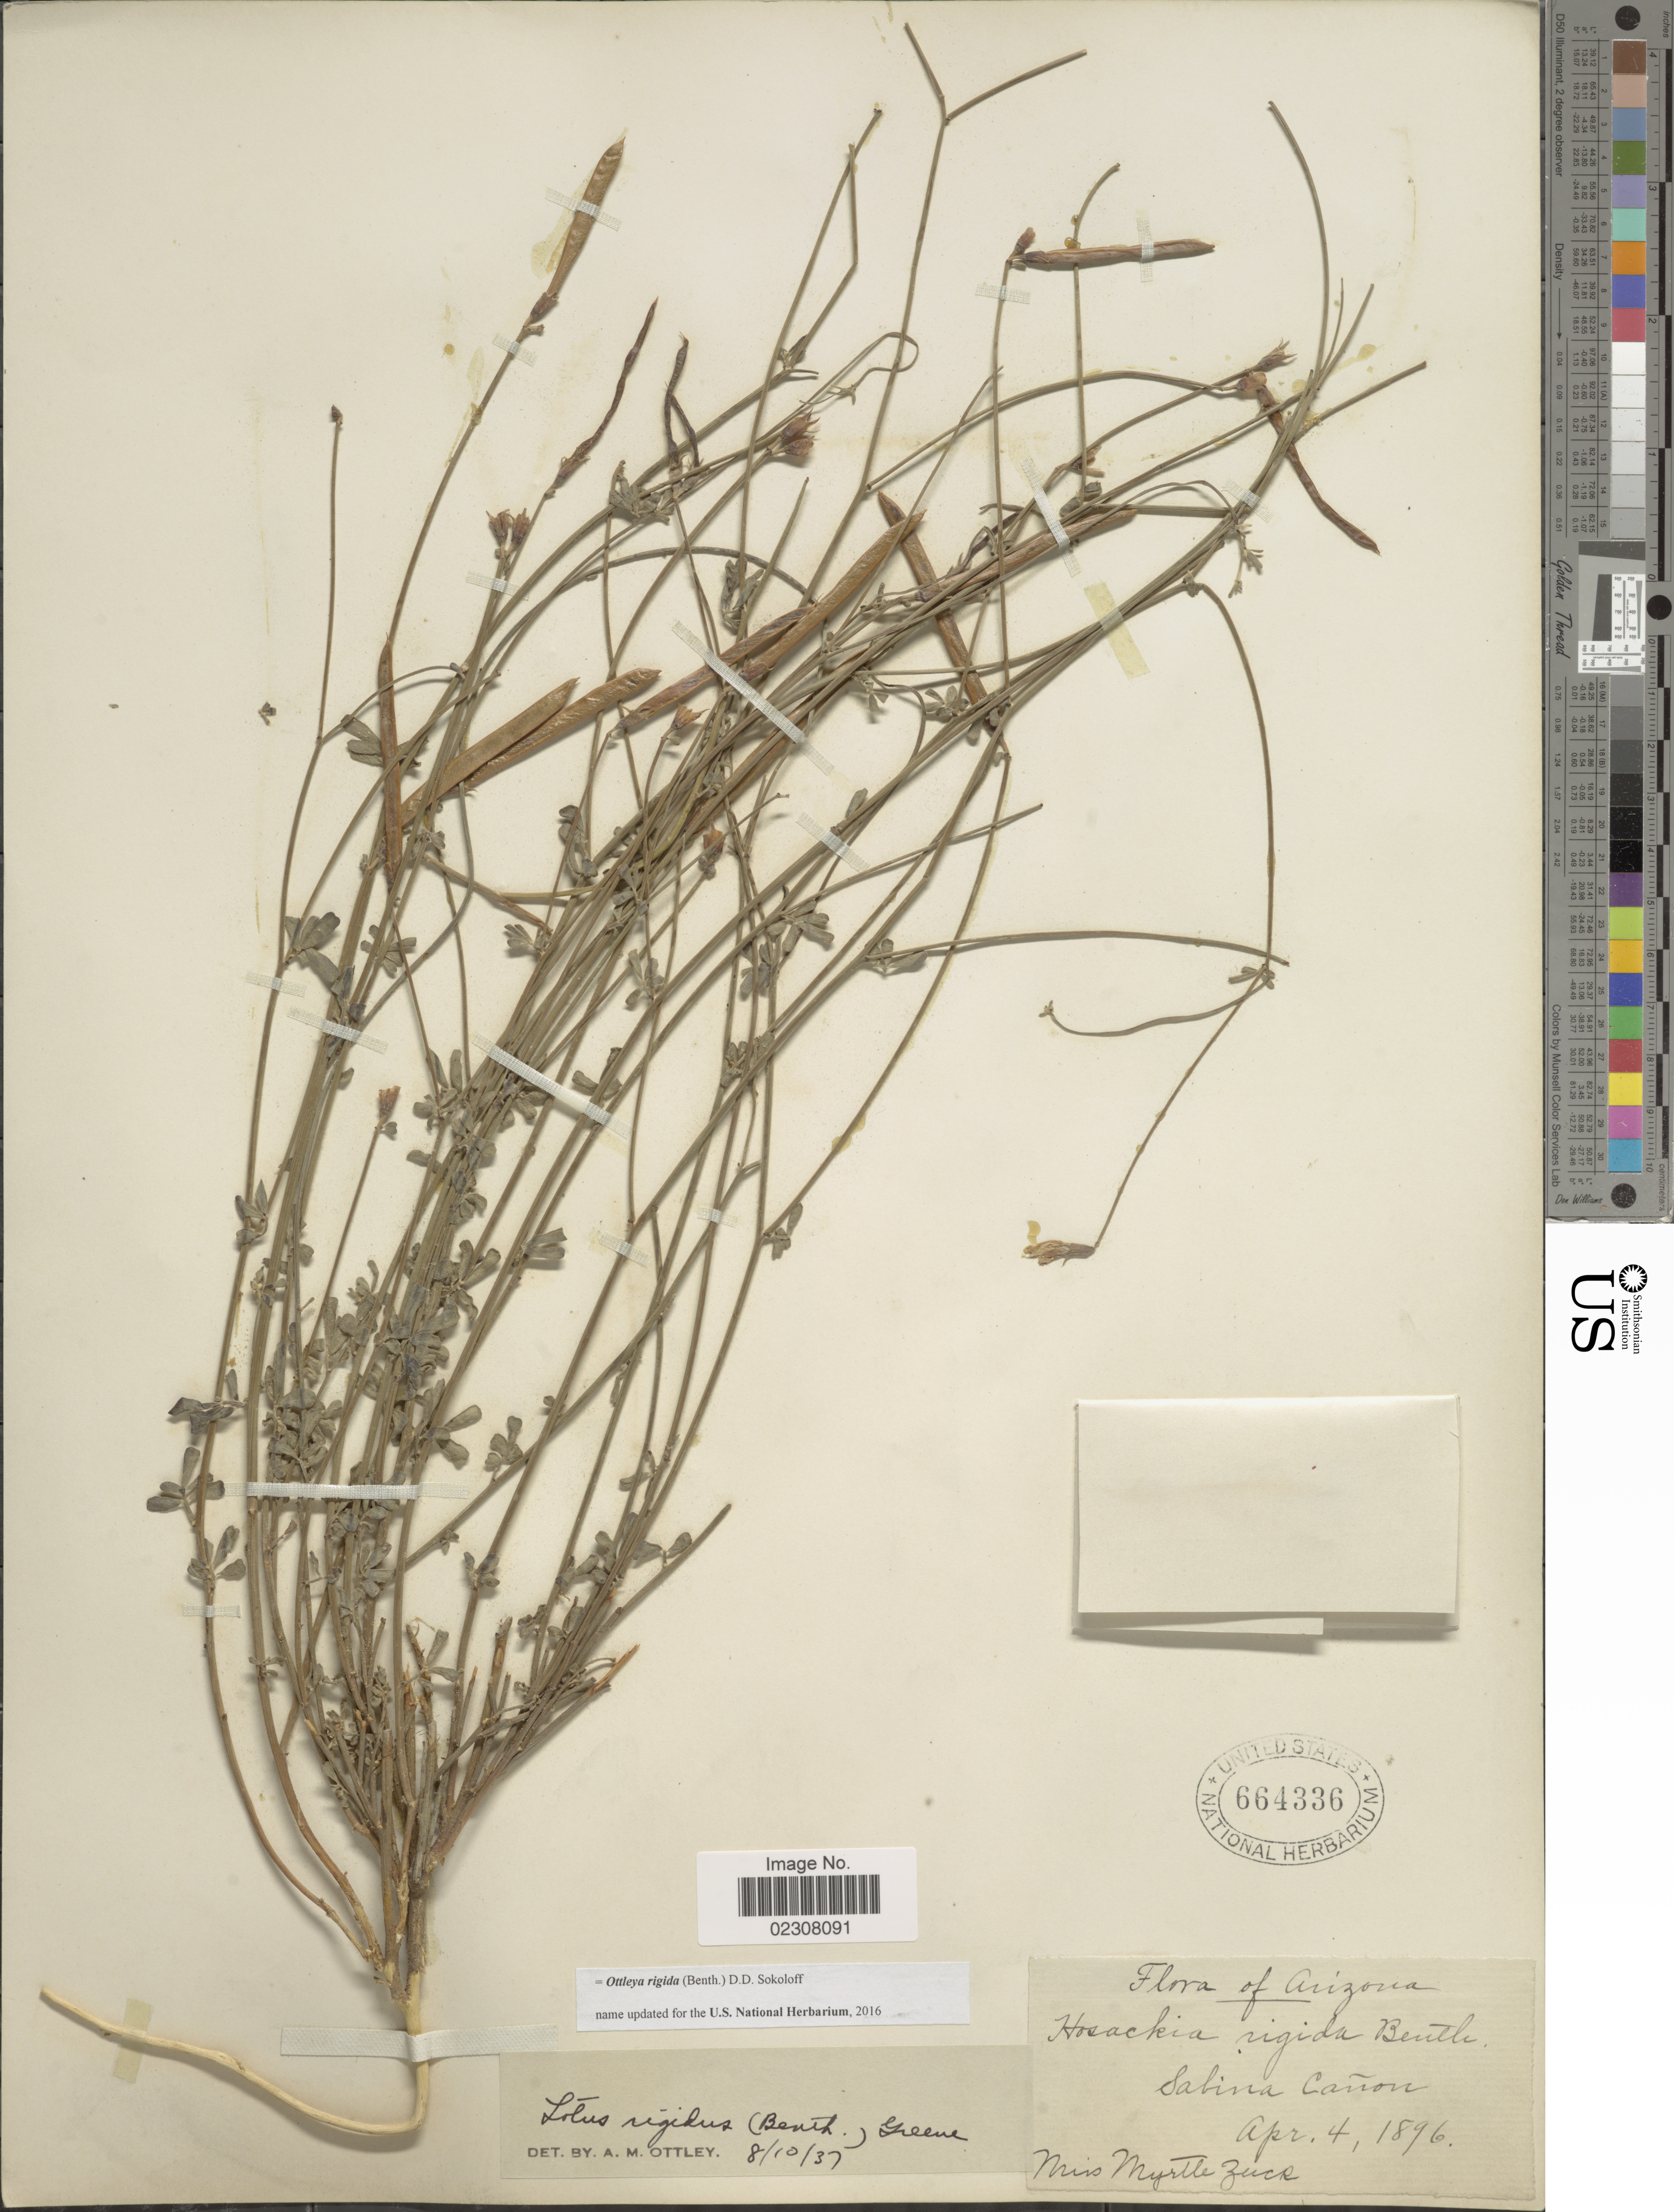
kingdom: Plantae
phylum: Tracheophyta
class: Magnoliopsida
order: Fabales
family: Fabaceae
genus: Ottleya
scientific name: Ottleya rigida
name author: (Benth.) D.D. Sokoloff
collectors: M. Zuck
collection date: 1896-04-04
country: United States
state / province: Arizona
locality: Sabina Cañon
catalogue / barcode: US 664336